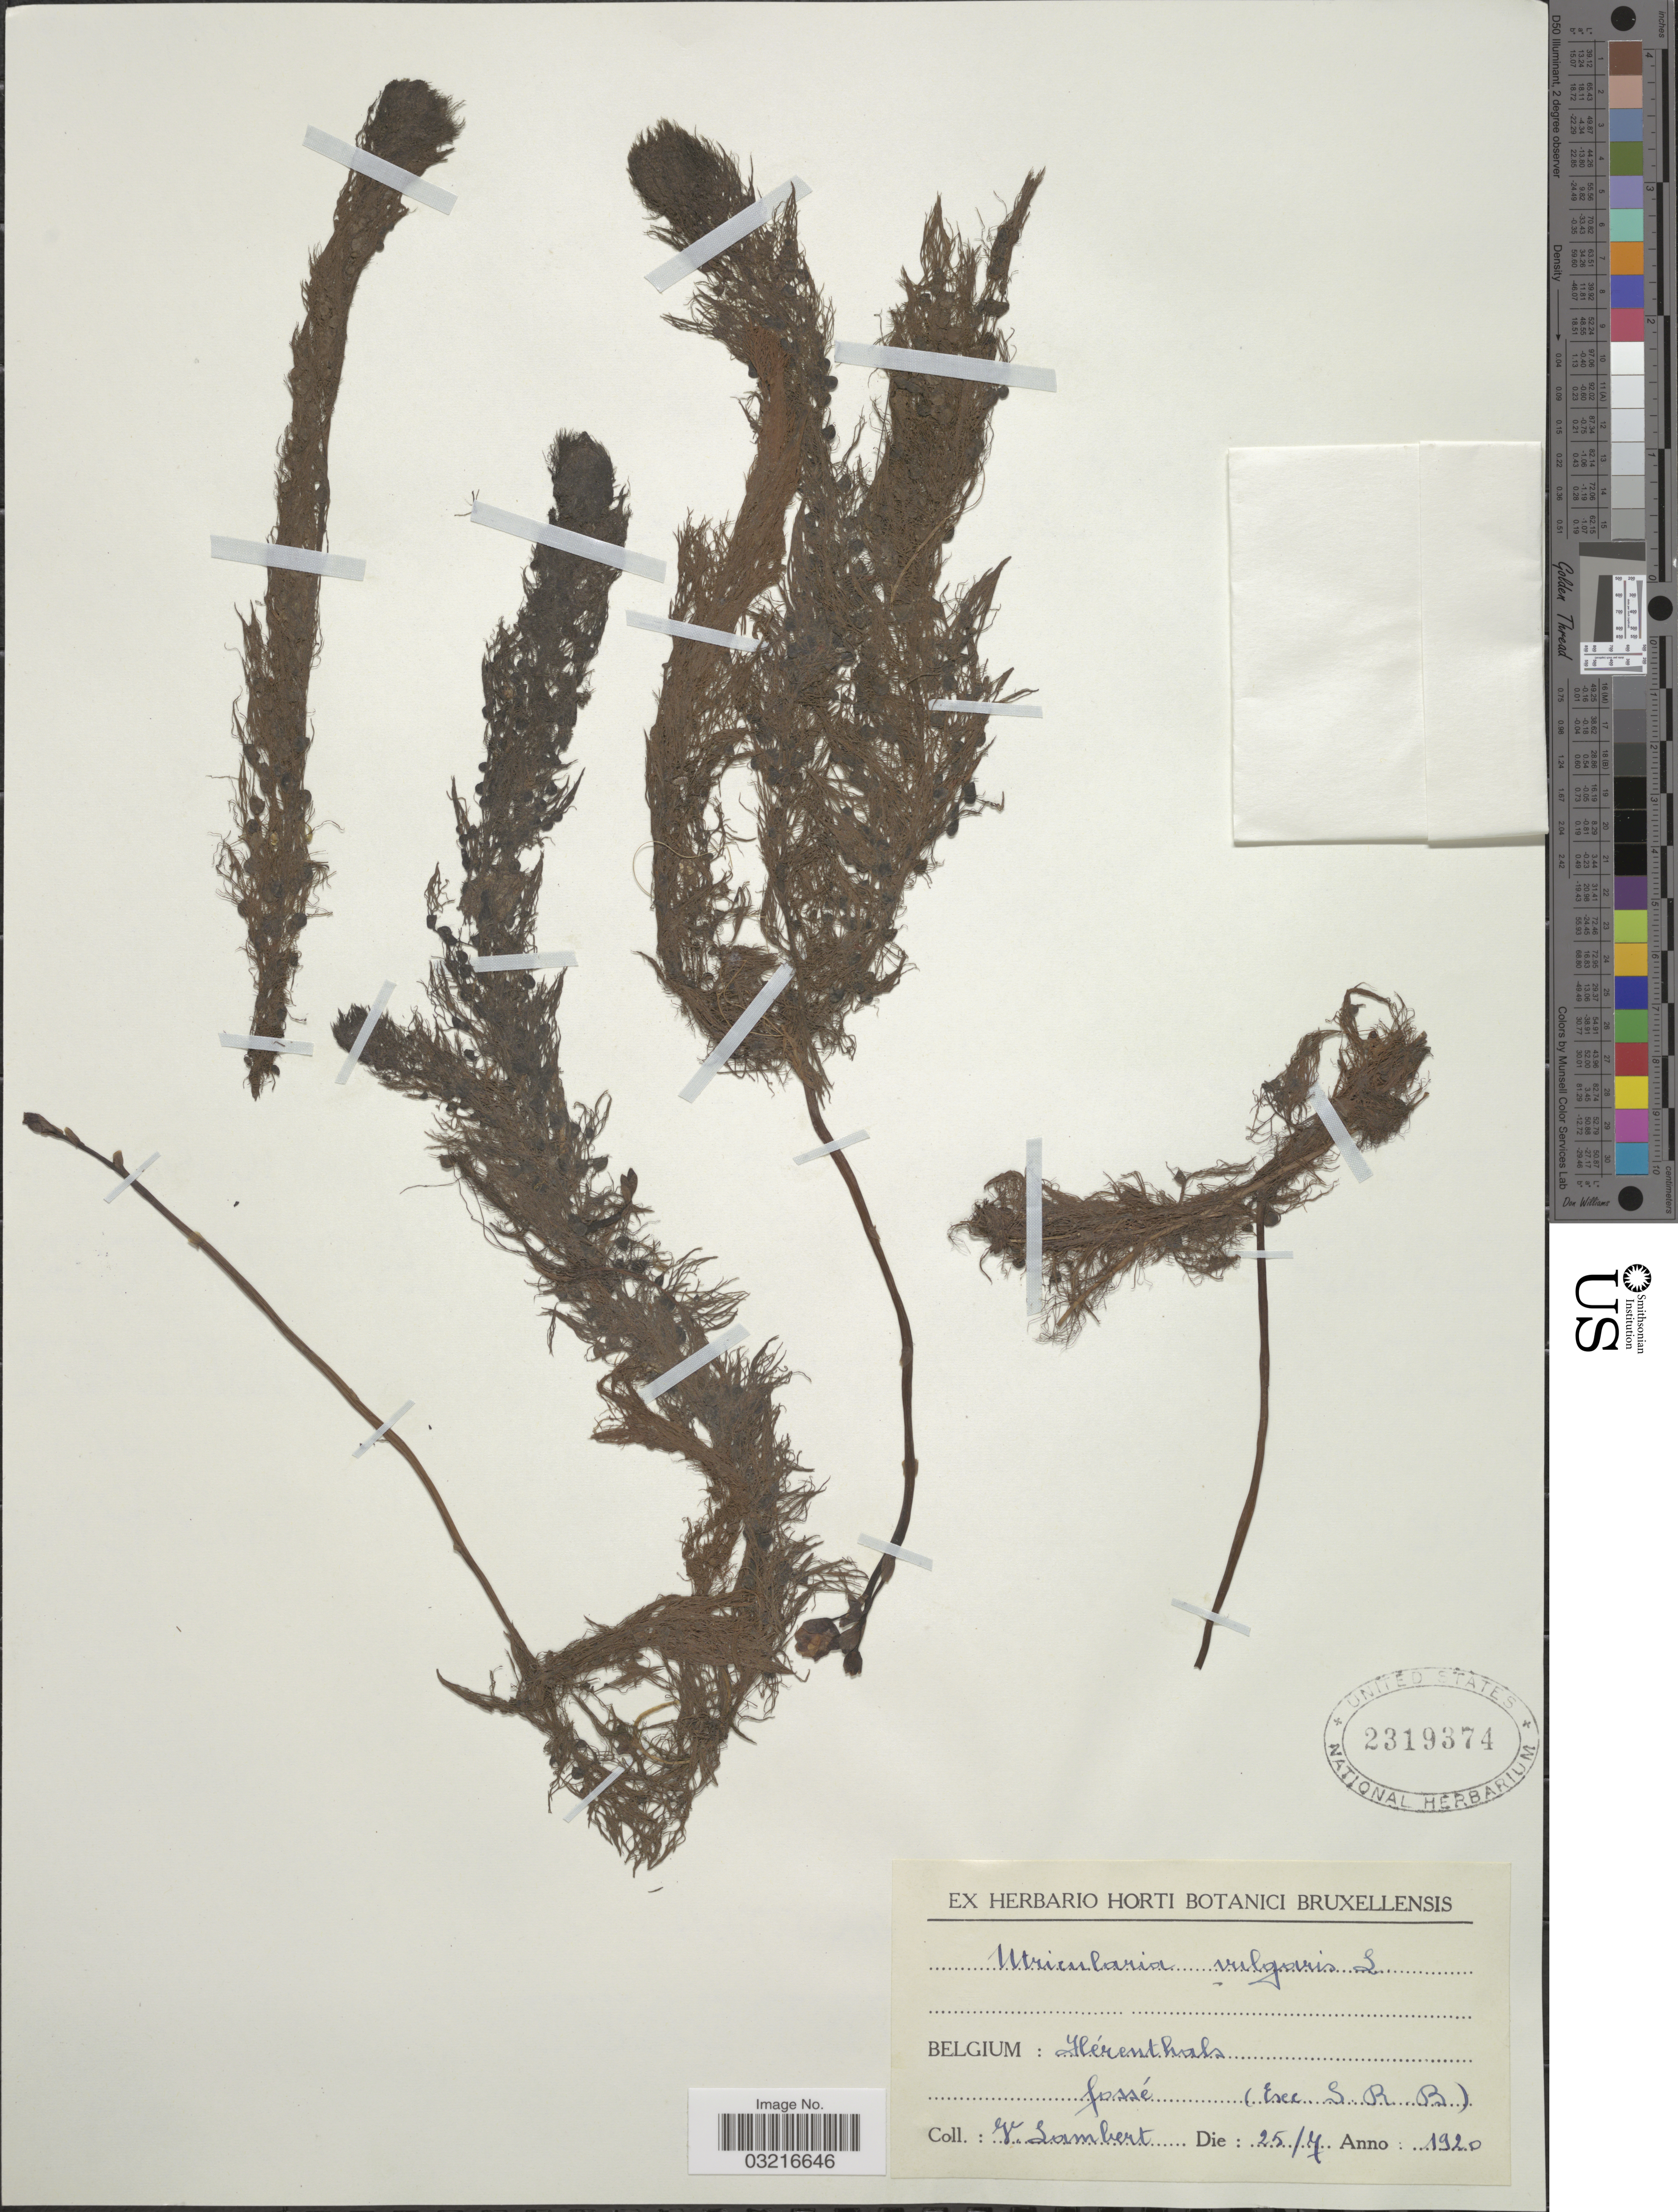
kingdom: Plantae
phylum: Tracheophyta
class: Magnoliopsida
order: Lamiales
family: Lentibulariaceae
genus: Utricularia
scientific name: Utricularia vulgaris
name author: L.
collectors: V. Lambert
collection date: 1920-07-25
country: Belgium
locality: Hérenthals, fossé (Exc. S.R.B).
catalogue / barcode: US 2319374